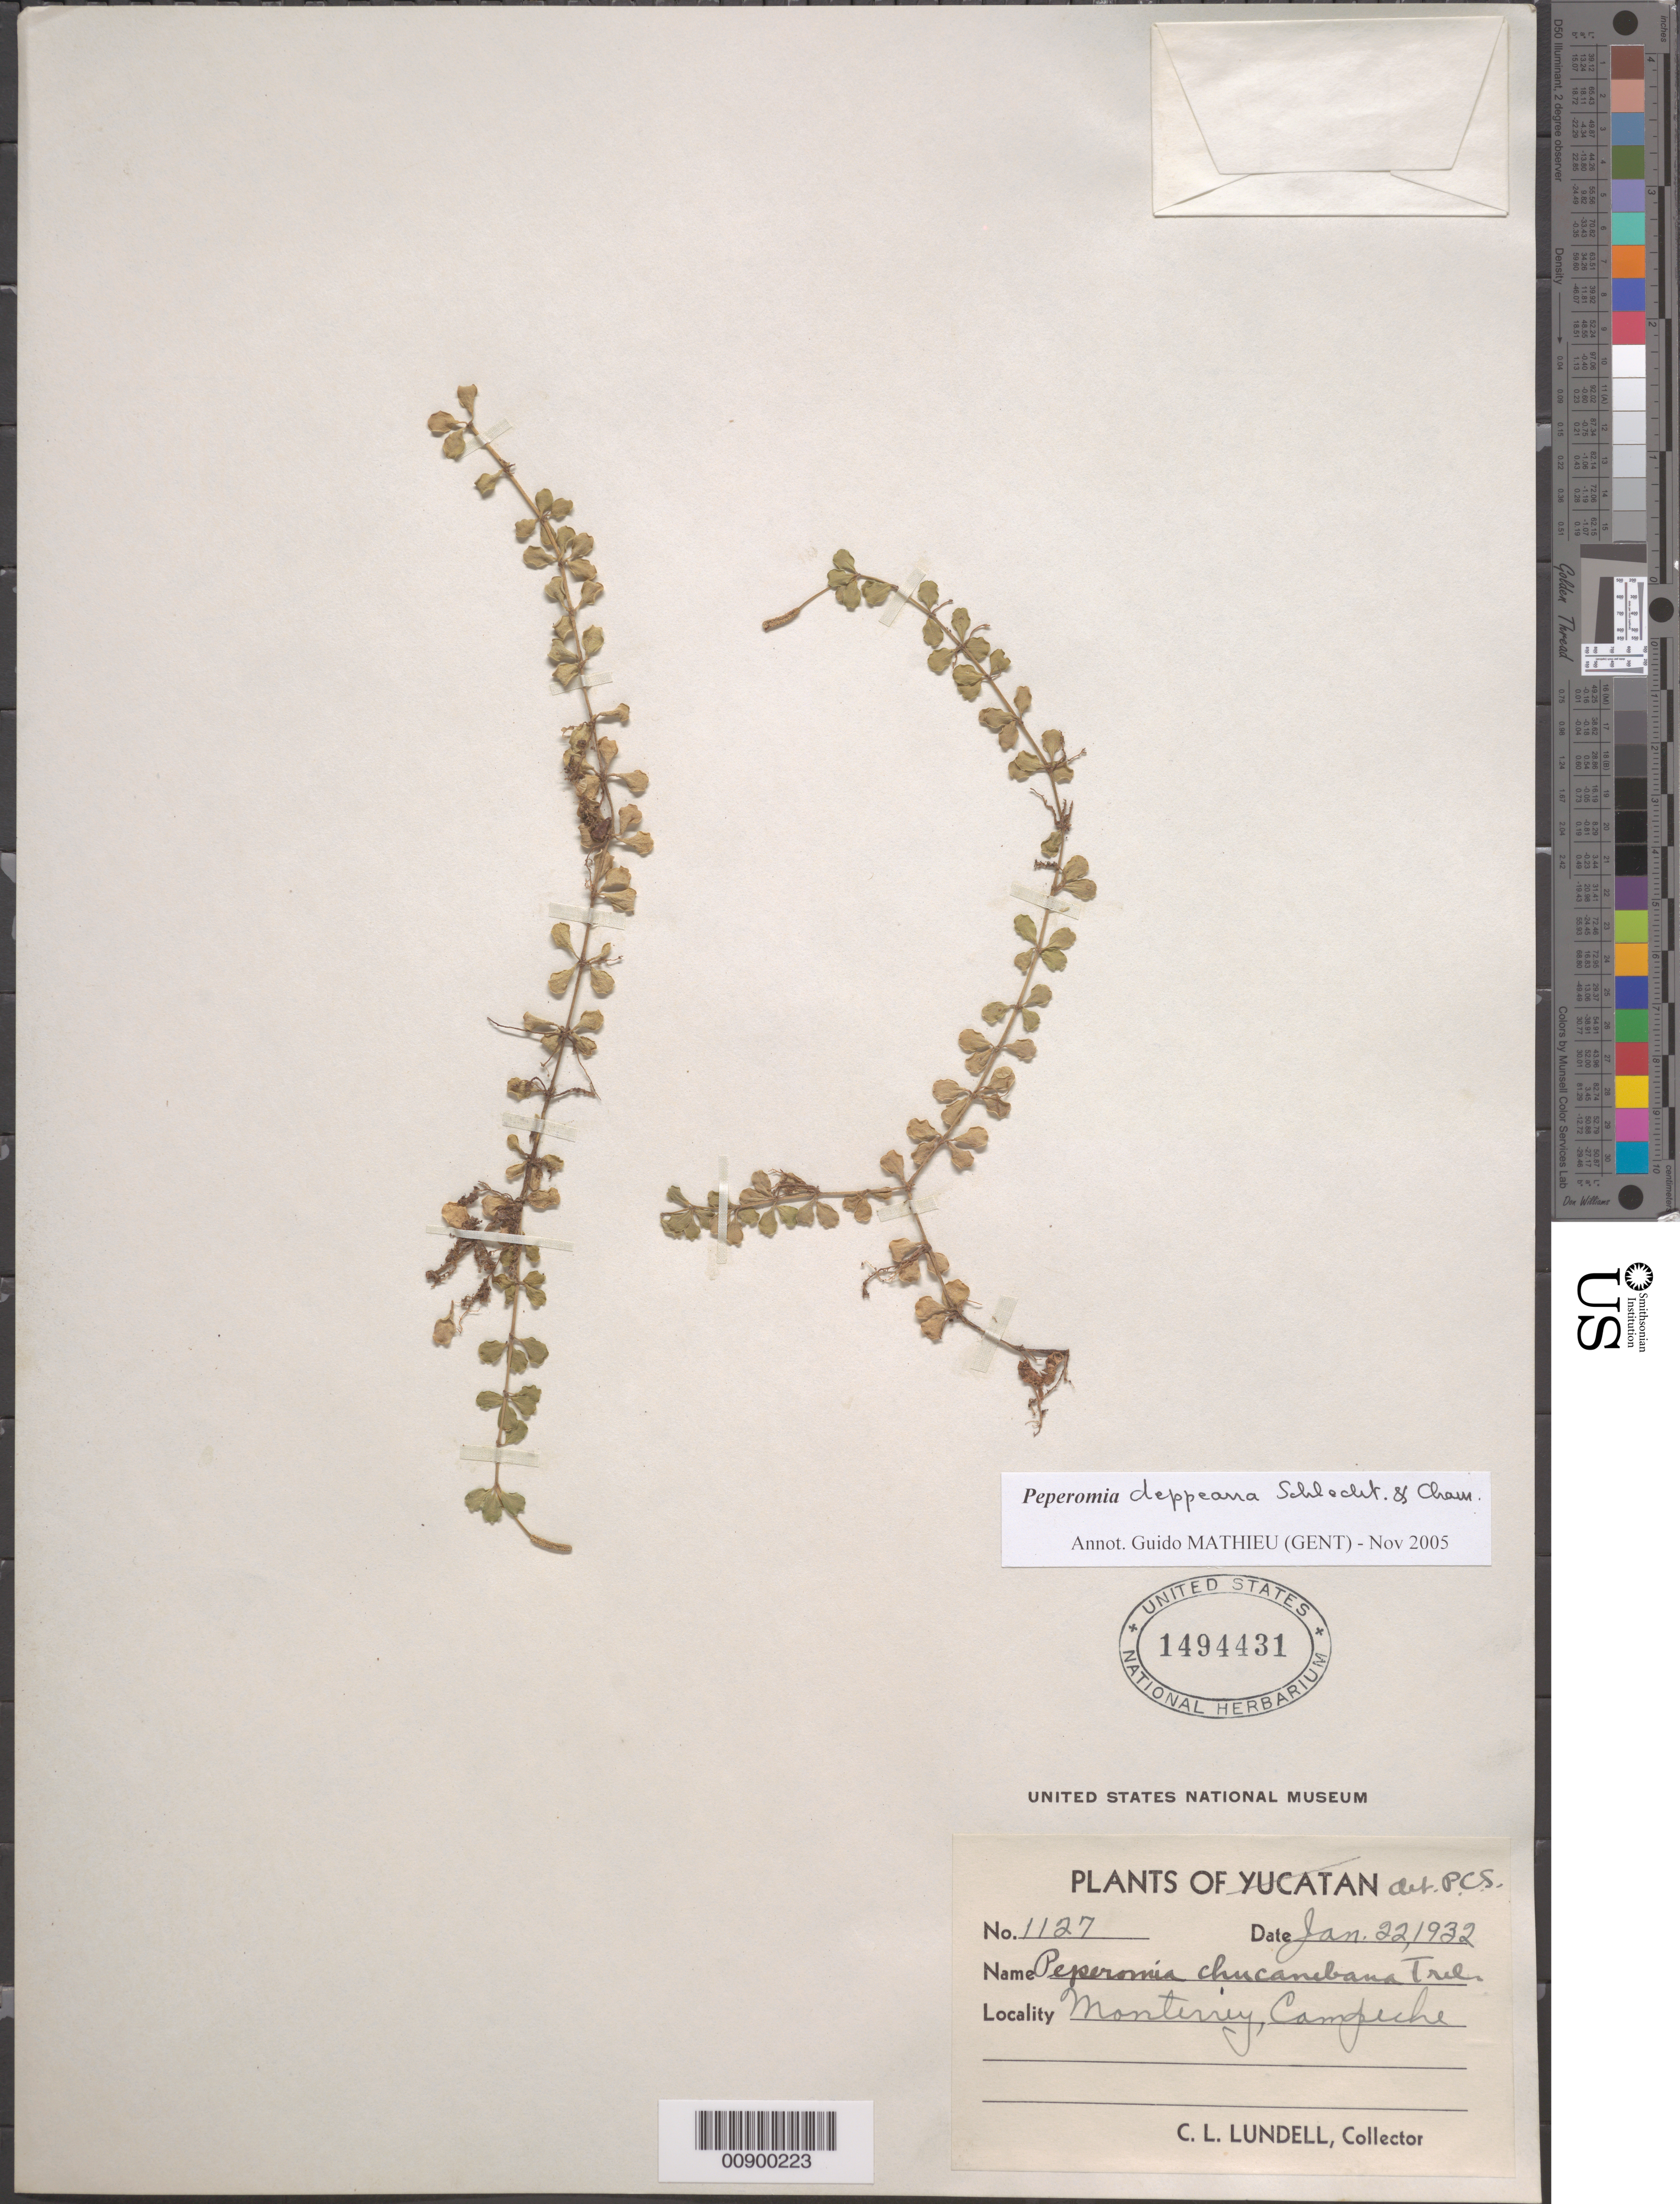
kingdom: Plantae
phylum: Tracheophyta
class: Magnoliopsida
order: Piperales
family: Piperaceae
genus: Peperomia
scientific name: Peperomia deppeana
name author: Schltdl. & Cham.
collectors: C. L. Lundell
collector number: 1127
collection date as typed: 22 Jan 1932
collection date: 1932-01-22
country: Mexico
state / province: Campeche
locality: Monterrey, Campeche.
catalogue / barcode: US 1494431